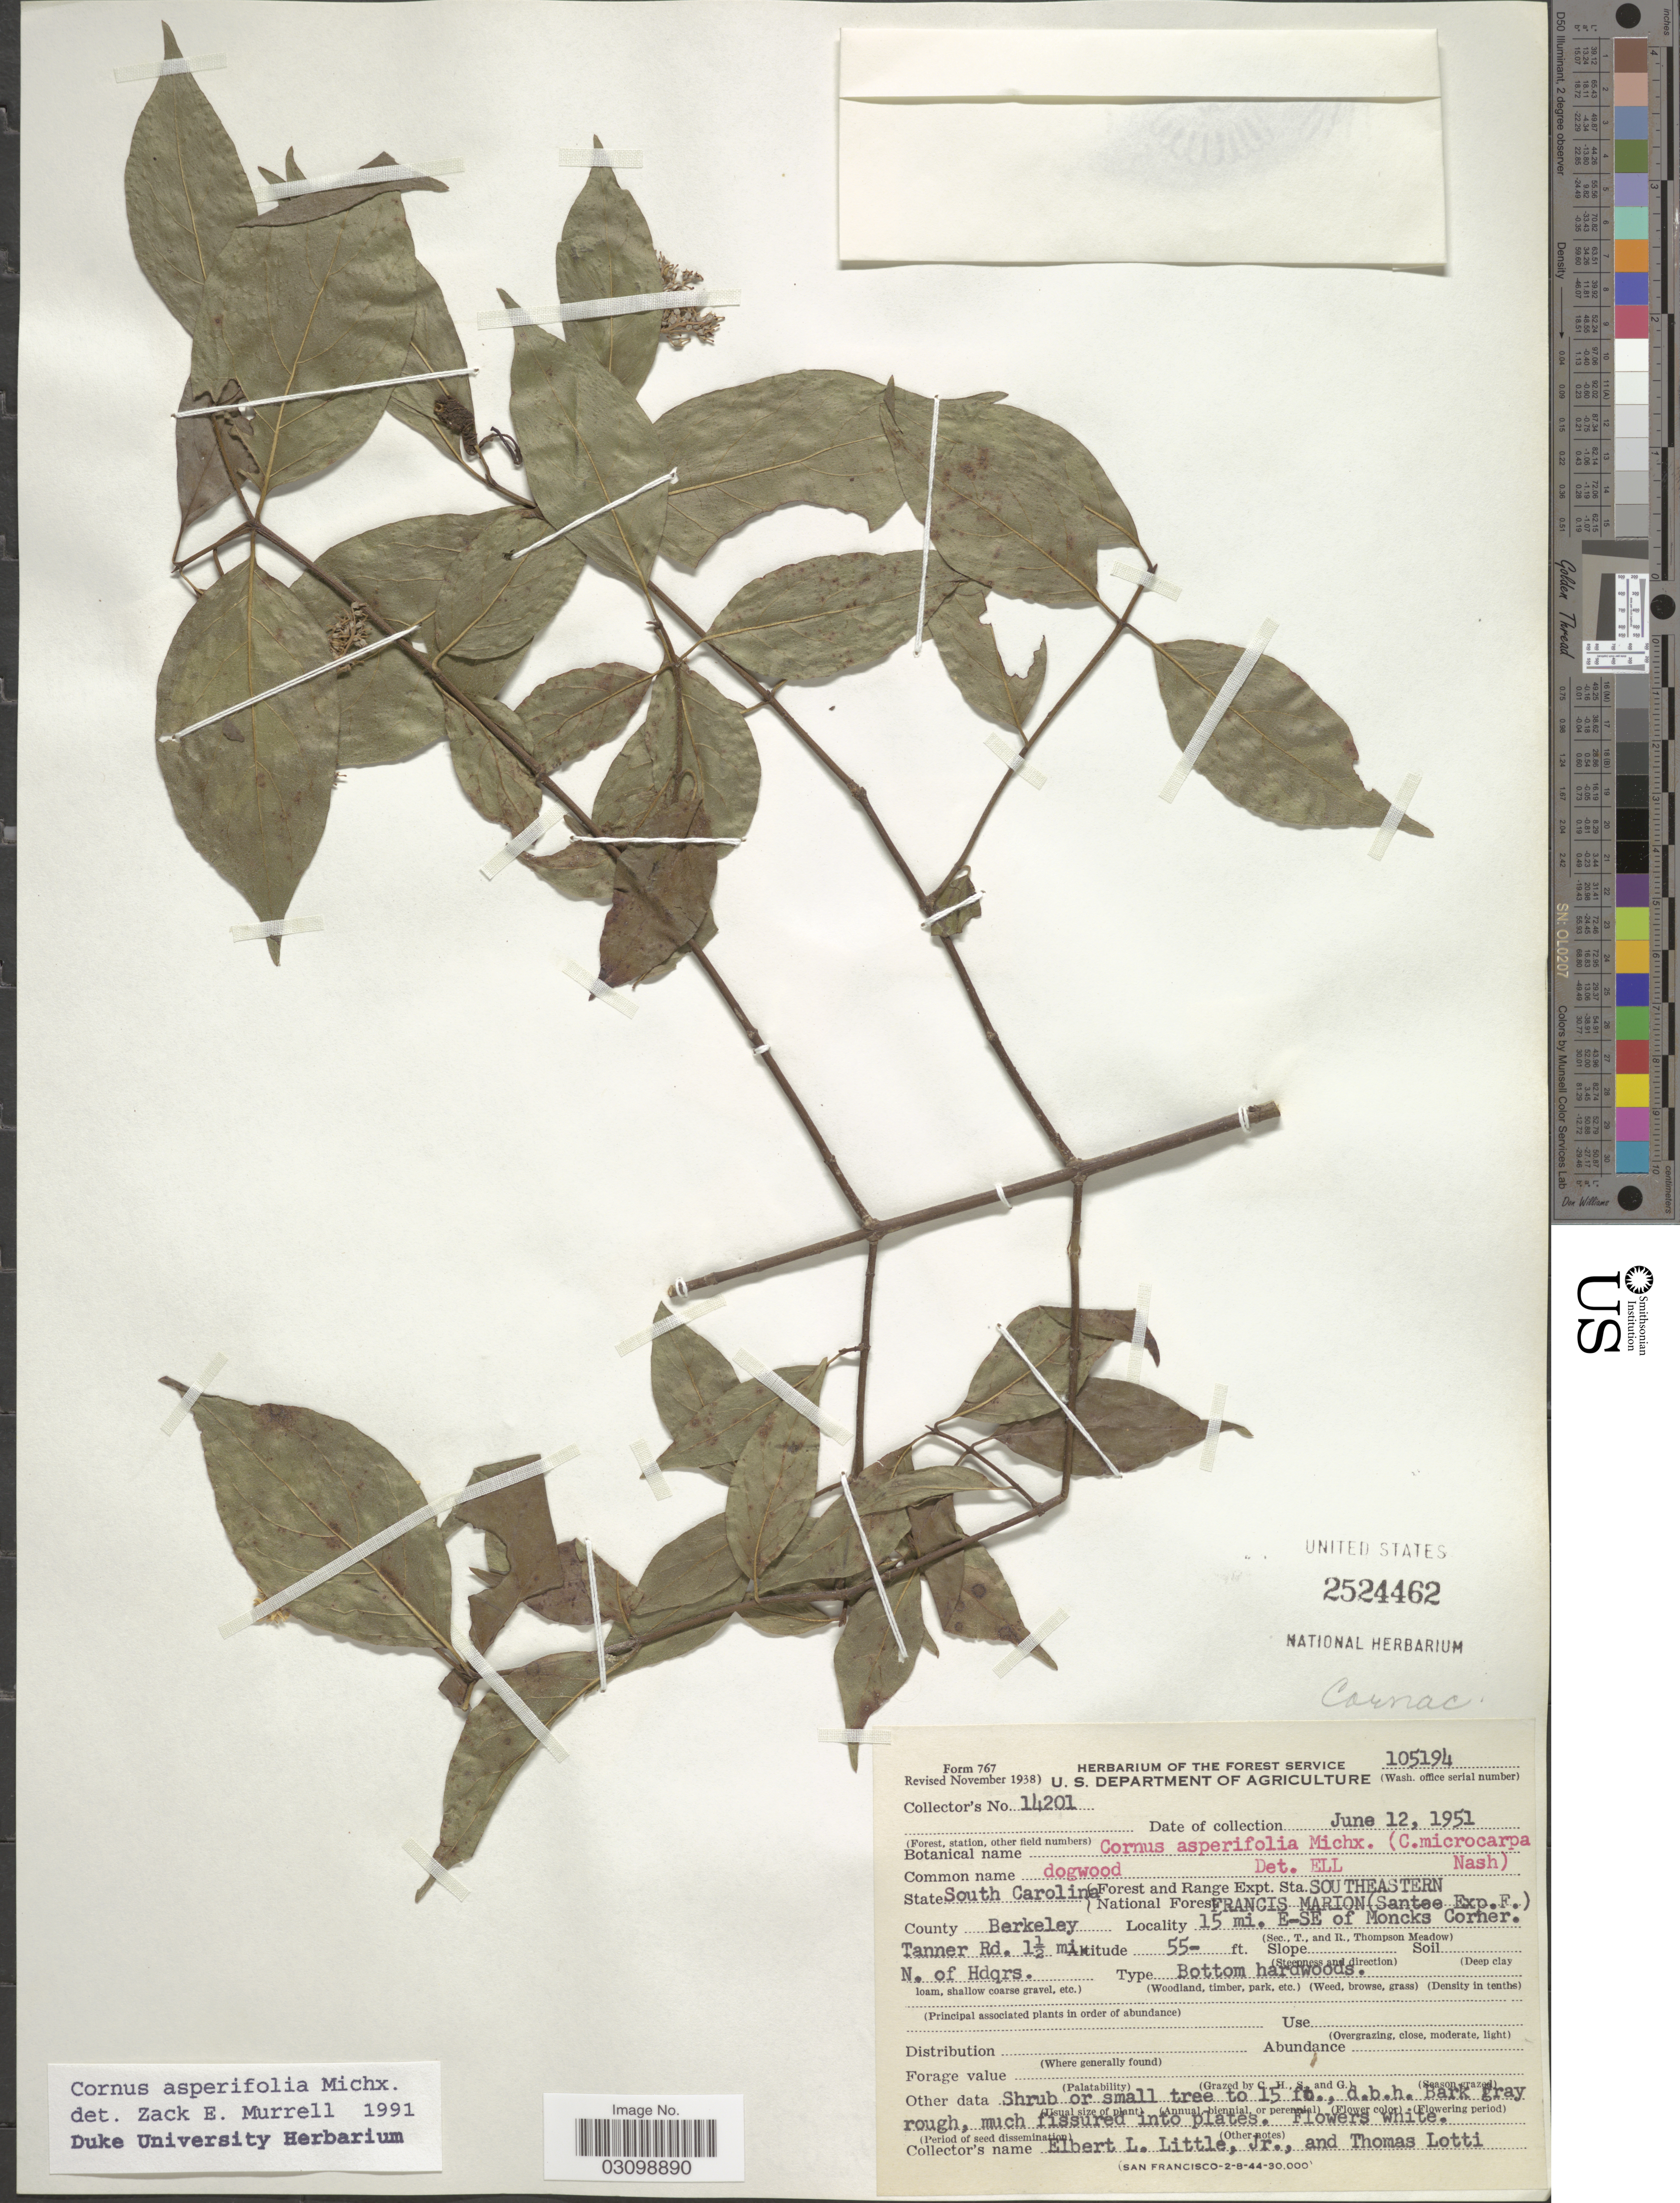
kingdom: Plantae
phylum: Tracheophyta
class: Magnoliopsida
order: Cornales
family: Cornaceae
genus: Cornus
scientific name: Cornus asperifolia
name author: Michx.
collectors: E. L. Little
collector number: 14201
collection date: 1951-06-12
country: United States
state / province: South Carolina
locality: Southeastern Francis Marion (Santee Exp. F.), County Berkeley, 15 mi. E-SE of Moncks Corner, Tanner Rd. 1½ mi N. of Hdqrs.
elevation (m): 17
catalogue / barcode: US 2524462